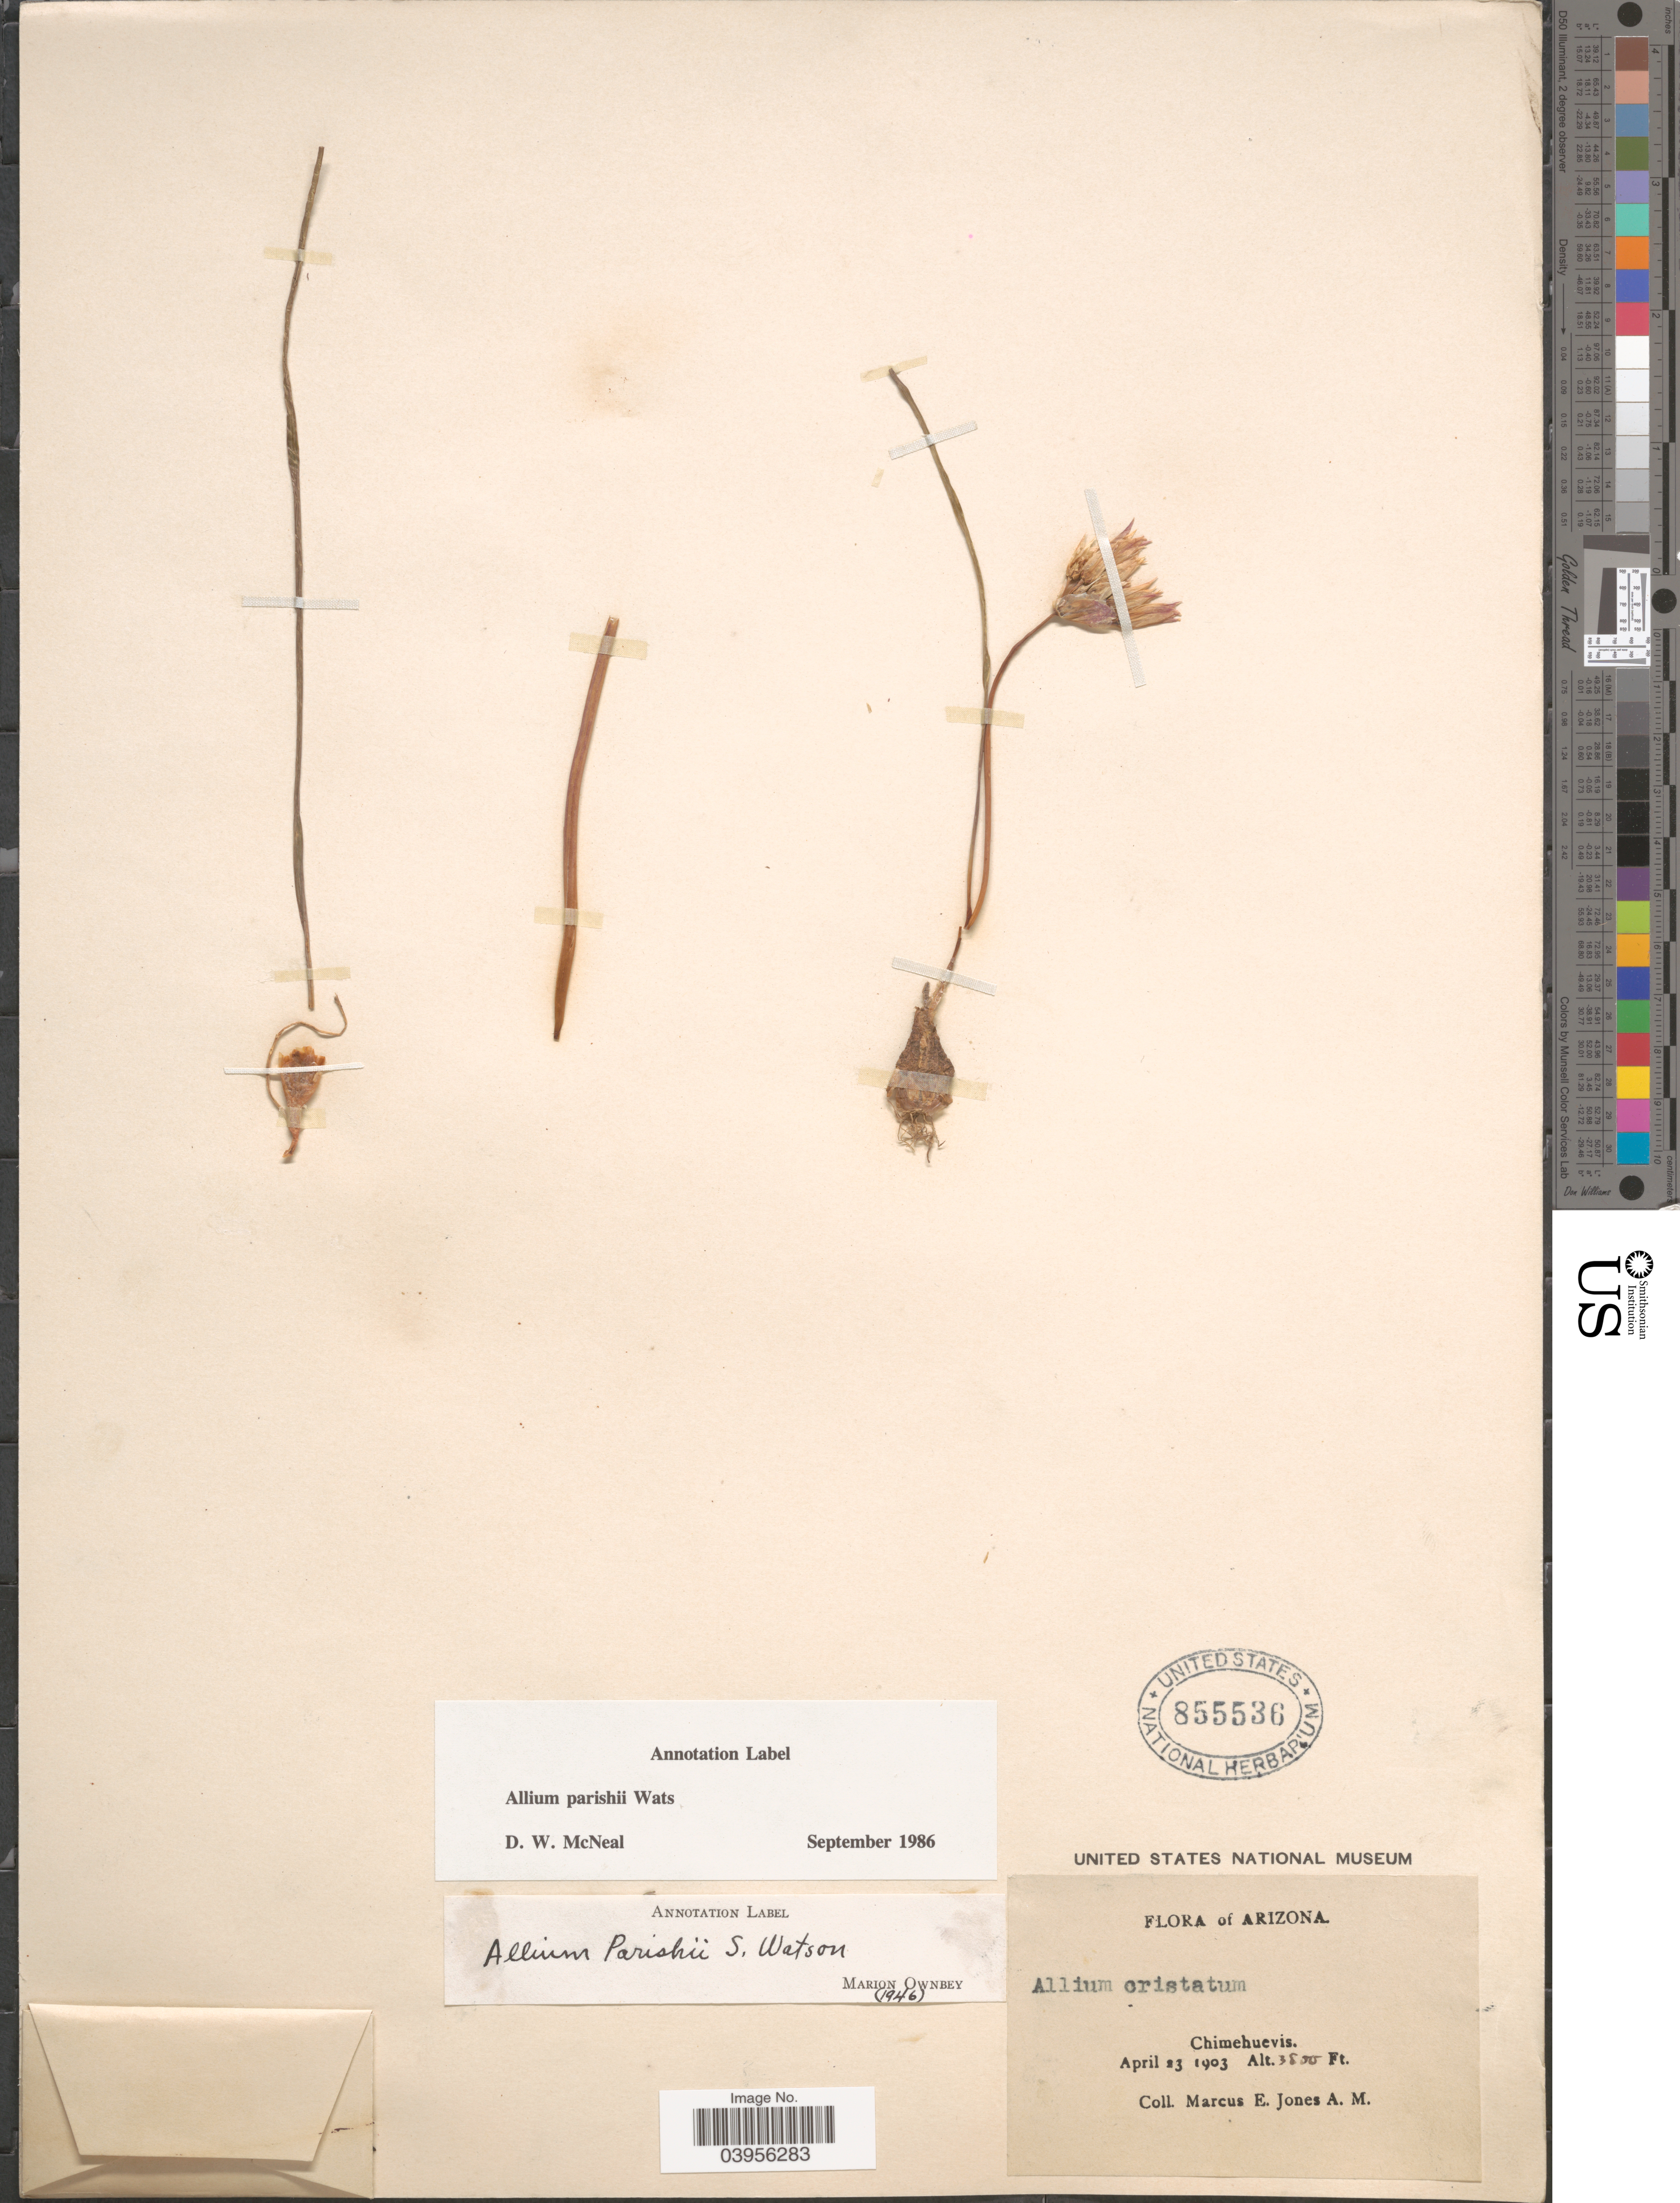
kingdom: Plantae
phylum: Tracheophyta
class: Liliopsida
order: Asparagales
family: Amaryllidaceae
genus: Allium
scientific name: Allium parishii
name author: S. Watson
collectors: M. E. Jones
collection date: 1903-04-23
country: United States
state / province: Arizona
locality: Chimehuevis.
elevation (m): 1158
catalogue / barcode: US 855536